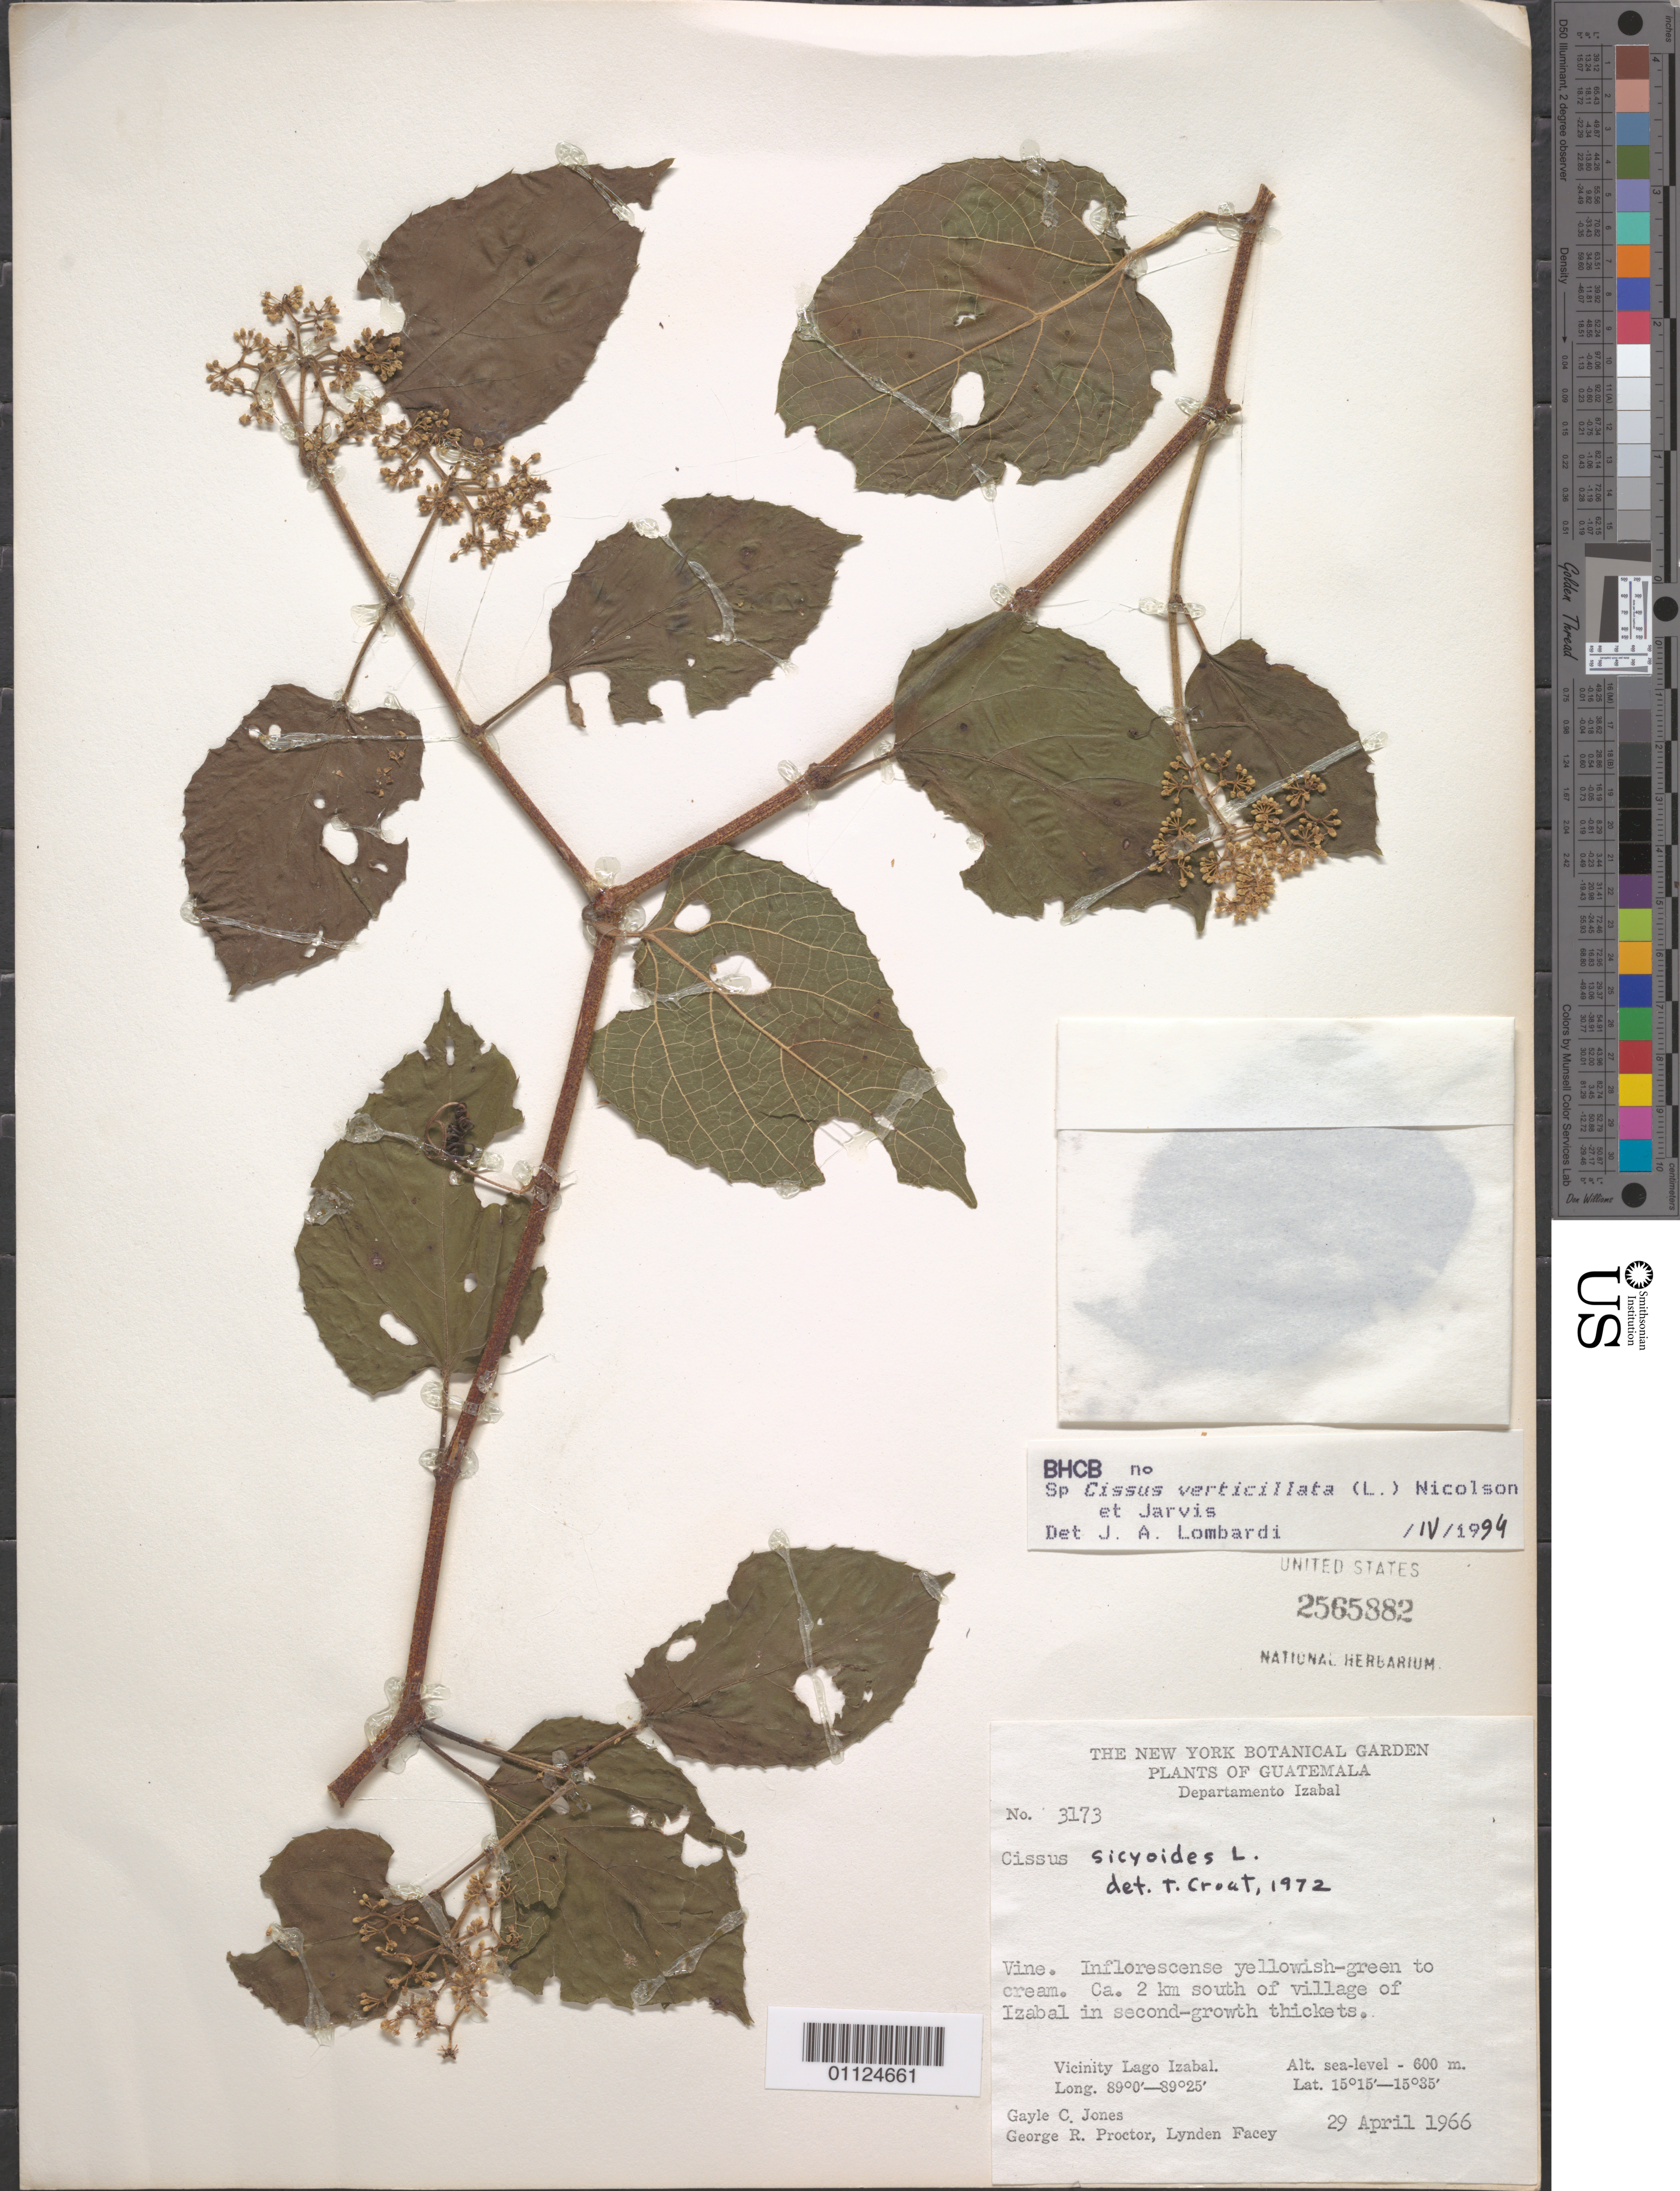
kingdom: Plantae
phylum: Tracheophyta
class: Magnoliopsida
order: Vitales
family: Vitaceae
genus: Cissus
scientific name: Cissus verticillata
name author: (L.) Nicolson & C.E. Jarvis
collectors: G. C. Jones, G. R. Proctor & L. Facey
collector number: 3173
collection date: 1966-04-29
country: Guatemala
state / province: Izabal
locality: Vicinity Lago Izabal.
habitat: Vine, in second-growth thickets.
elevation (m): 600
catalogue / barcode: US 2565882